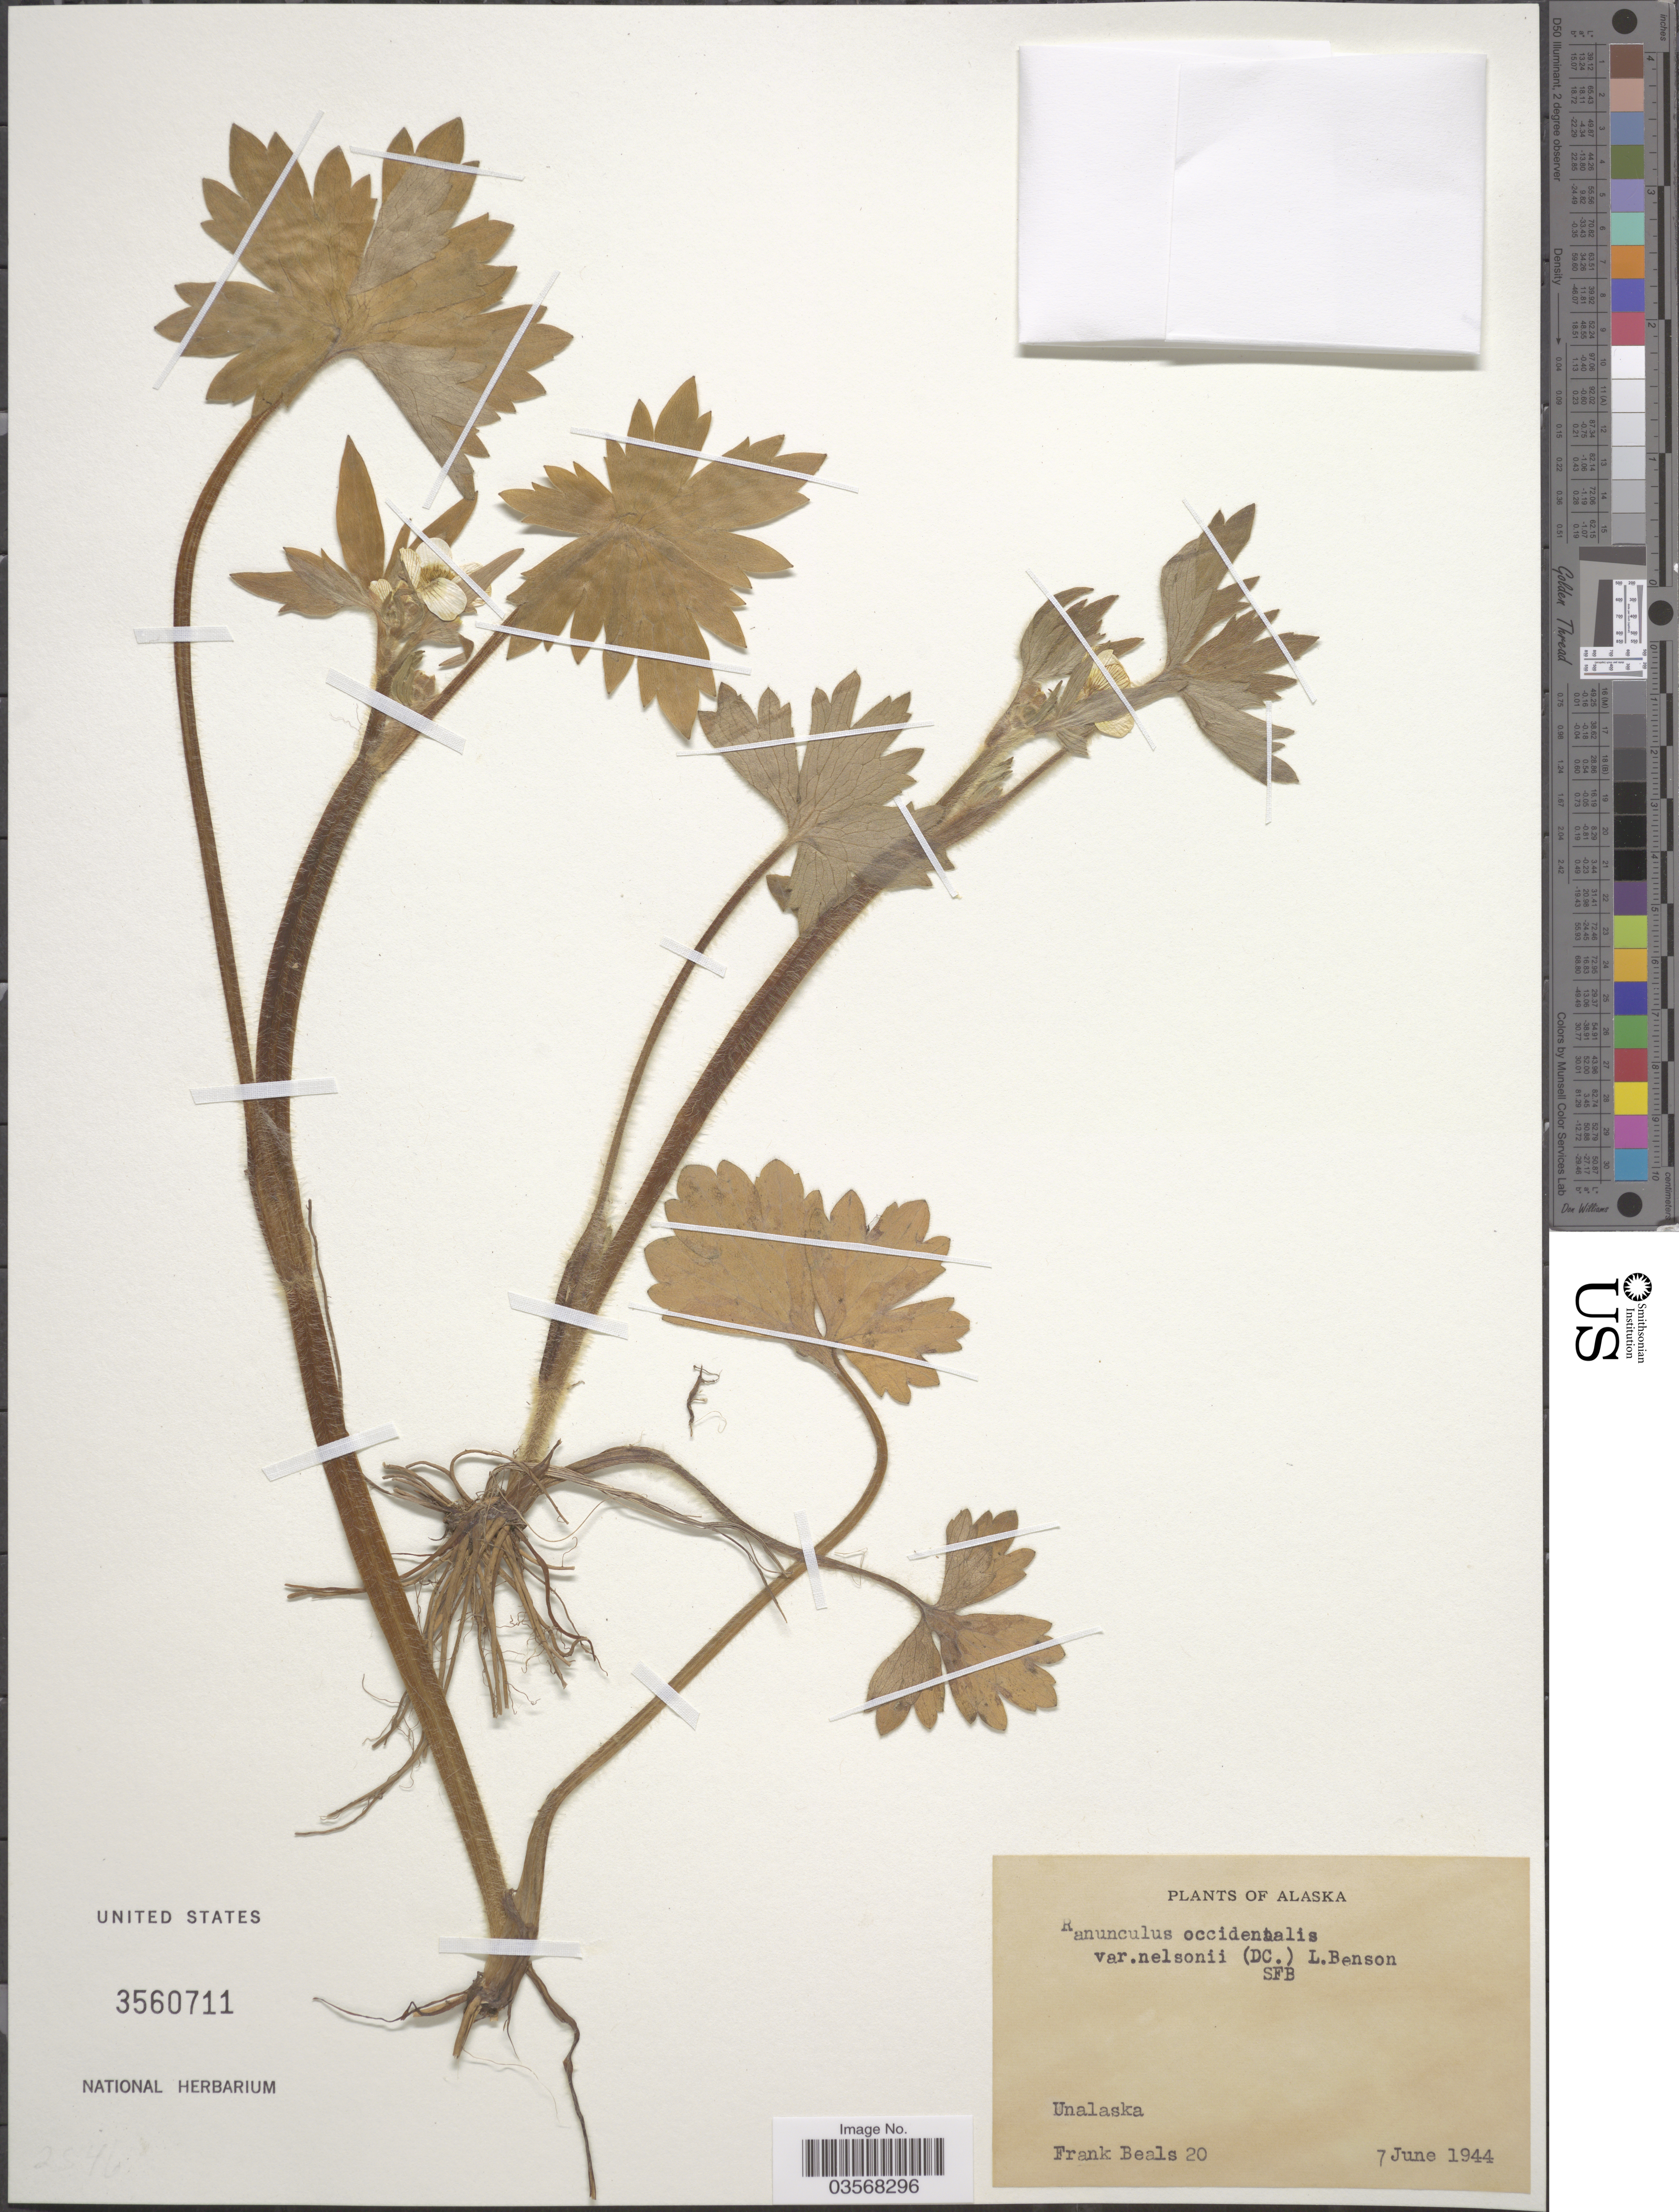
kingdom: Plantae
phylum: Tracheophyta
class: Magnoliopsida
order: Ranunculales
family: Ranunculaceae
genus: Ranunculus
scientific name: Ranunculus occidentalis var. nelsonii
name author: (DC.) L.D. Benson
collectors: F. Beals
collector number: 20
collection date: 1944-06-07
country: United States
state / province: Alaska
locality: Unalaska.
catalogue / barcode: US 3560711